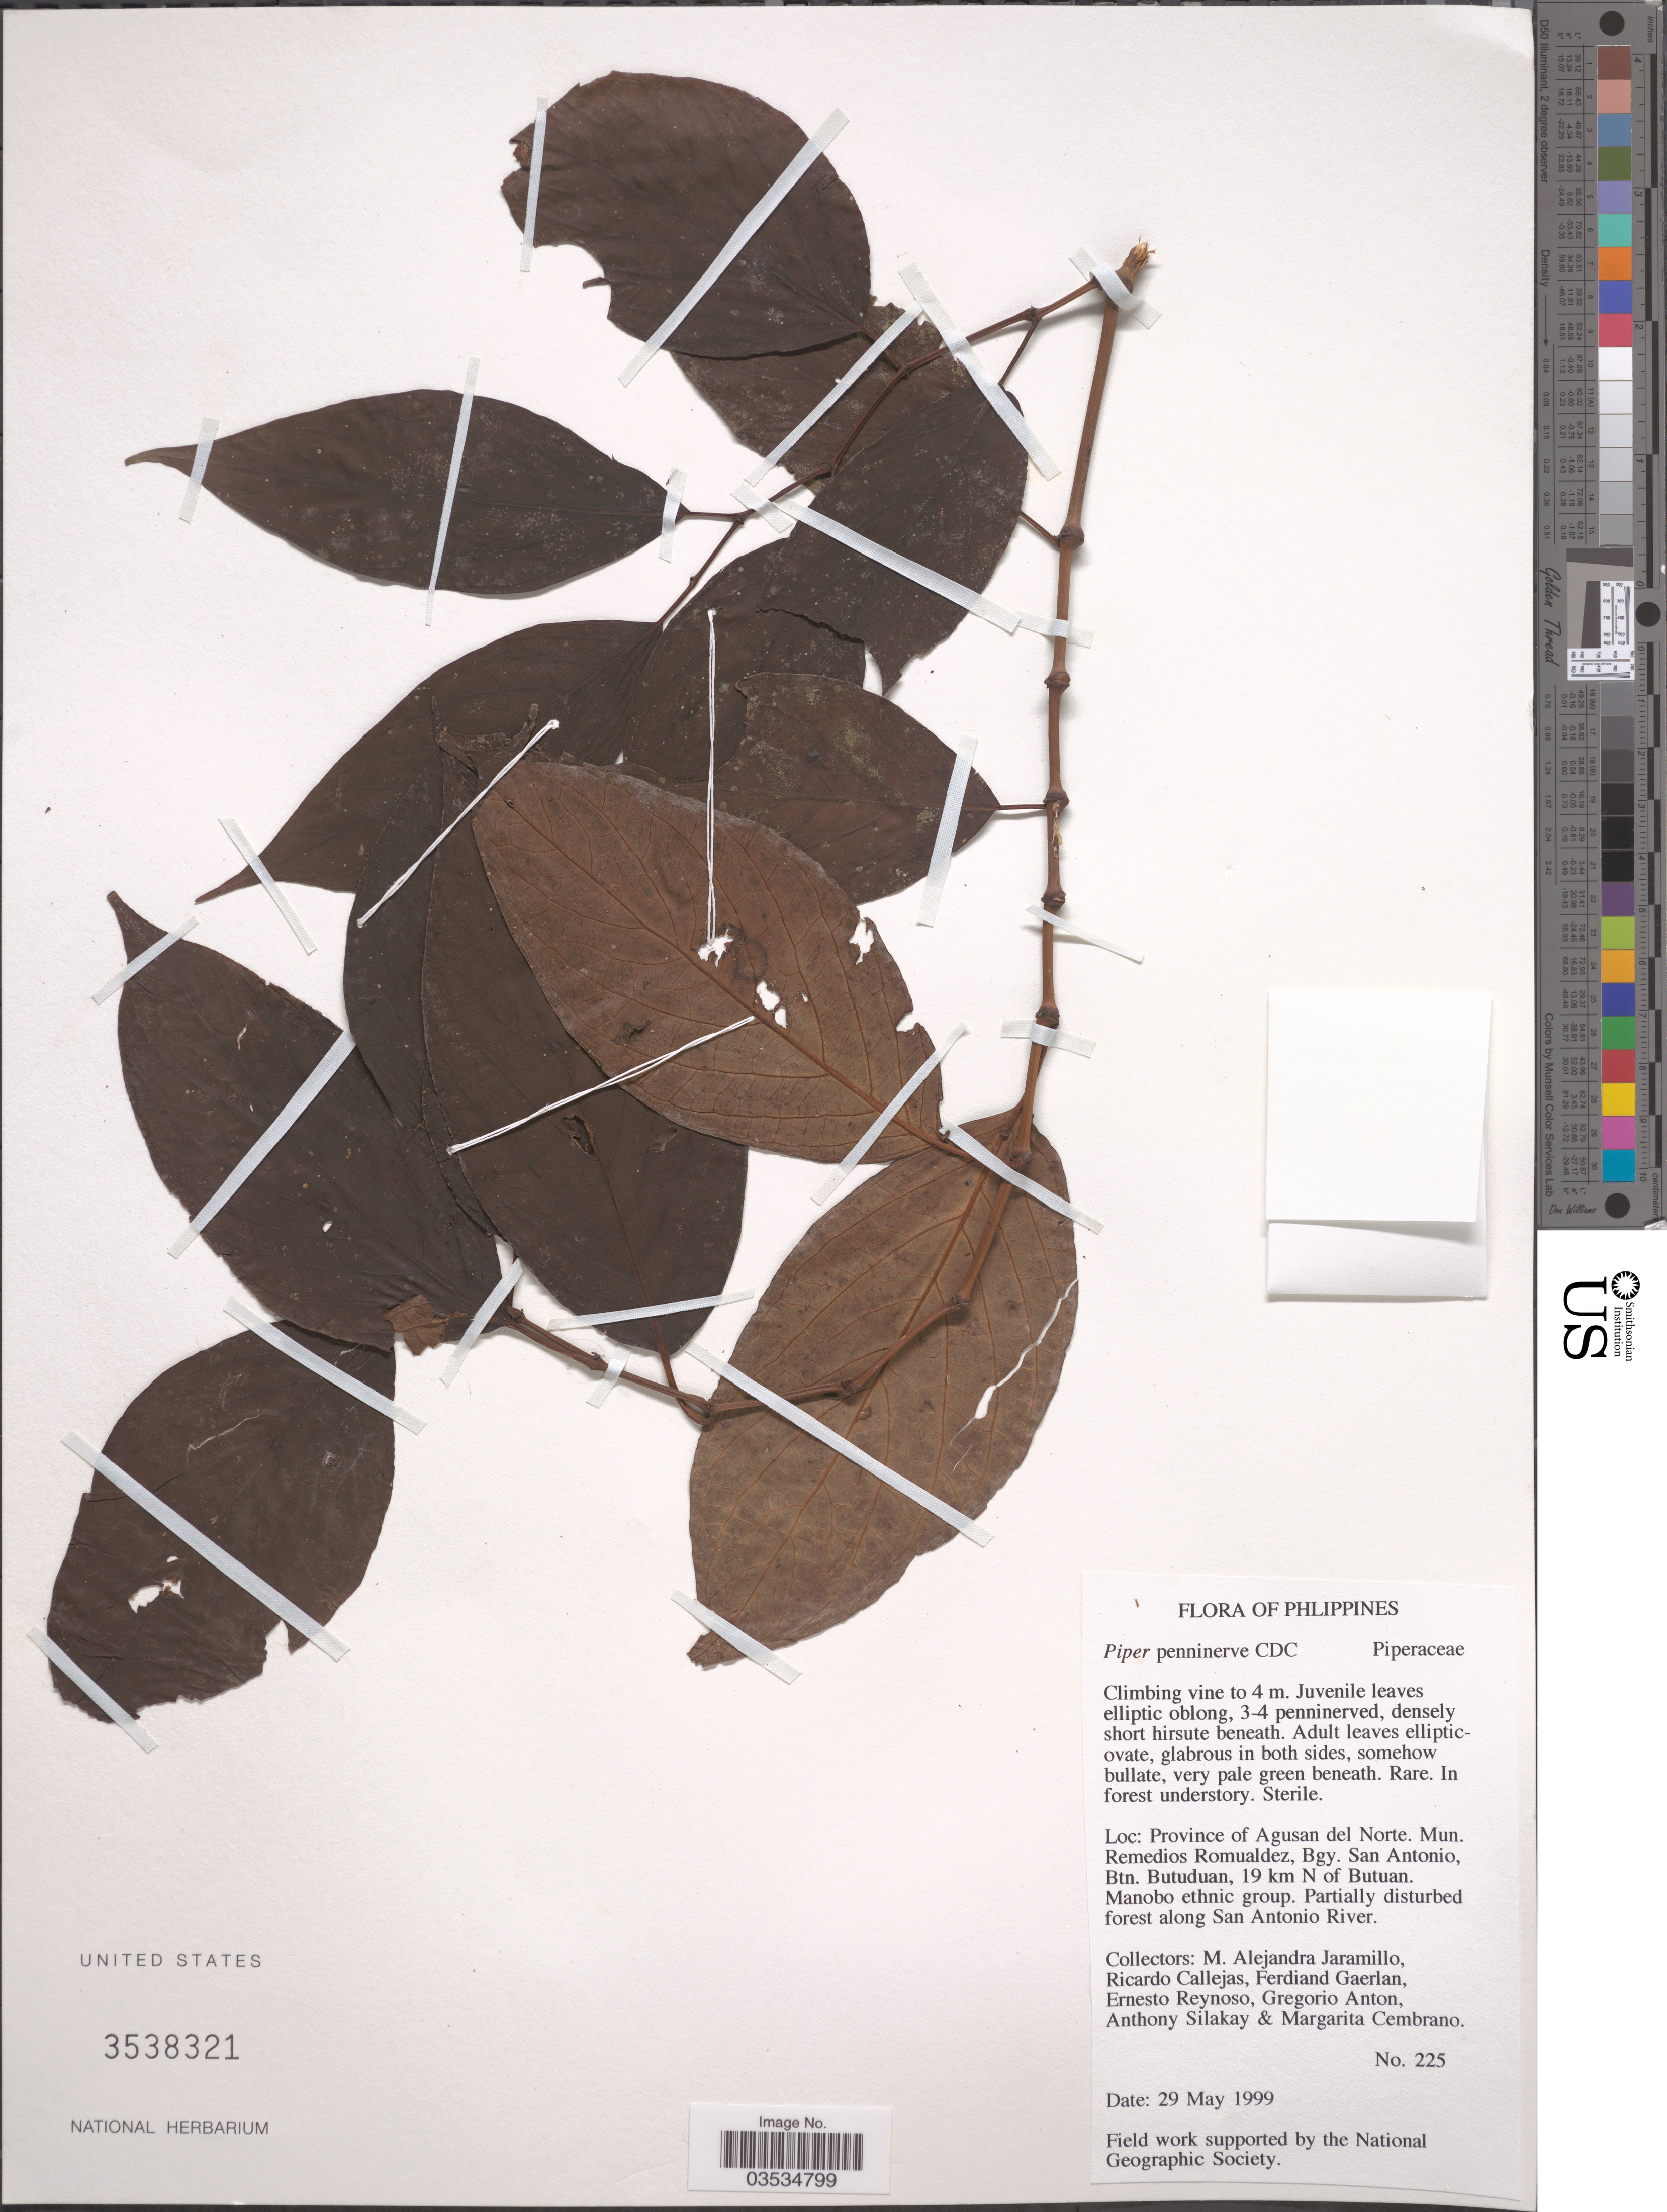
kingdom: Plantae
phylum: Tracheophyta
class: Magnoliopsida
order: Piperales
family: Piperaceae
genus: Piper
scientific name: Piper penninerve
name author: C. DC.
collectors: M. A. Jaramillo, R. Callejas, F. Gaerlan, E. Reynoso & et al.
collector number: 225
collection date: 1999-05-29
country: Philippines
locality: Province of Agusan del Norte. Mun. Remedios Romualdez, Bgy. San Antonio, Btn. Butuduan, 19 km N of Butuan. Manobo ethnic group. Partially disturbed forest along San Antonio River.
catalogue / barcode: US 3538321